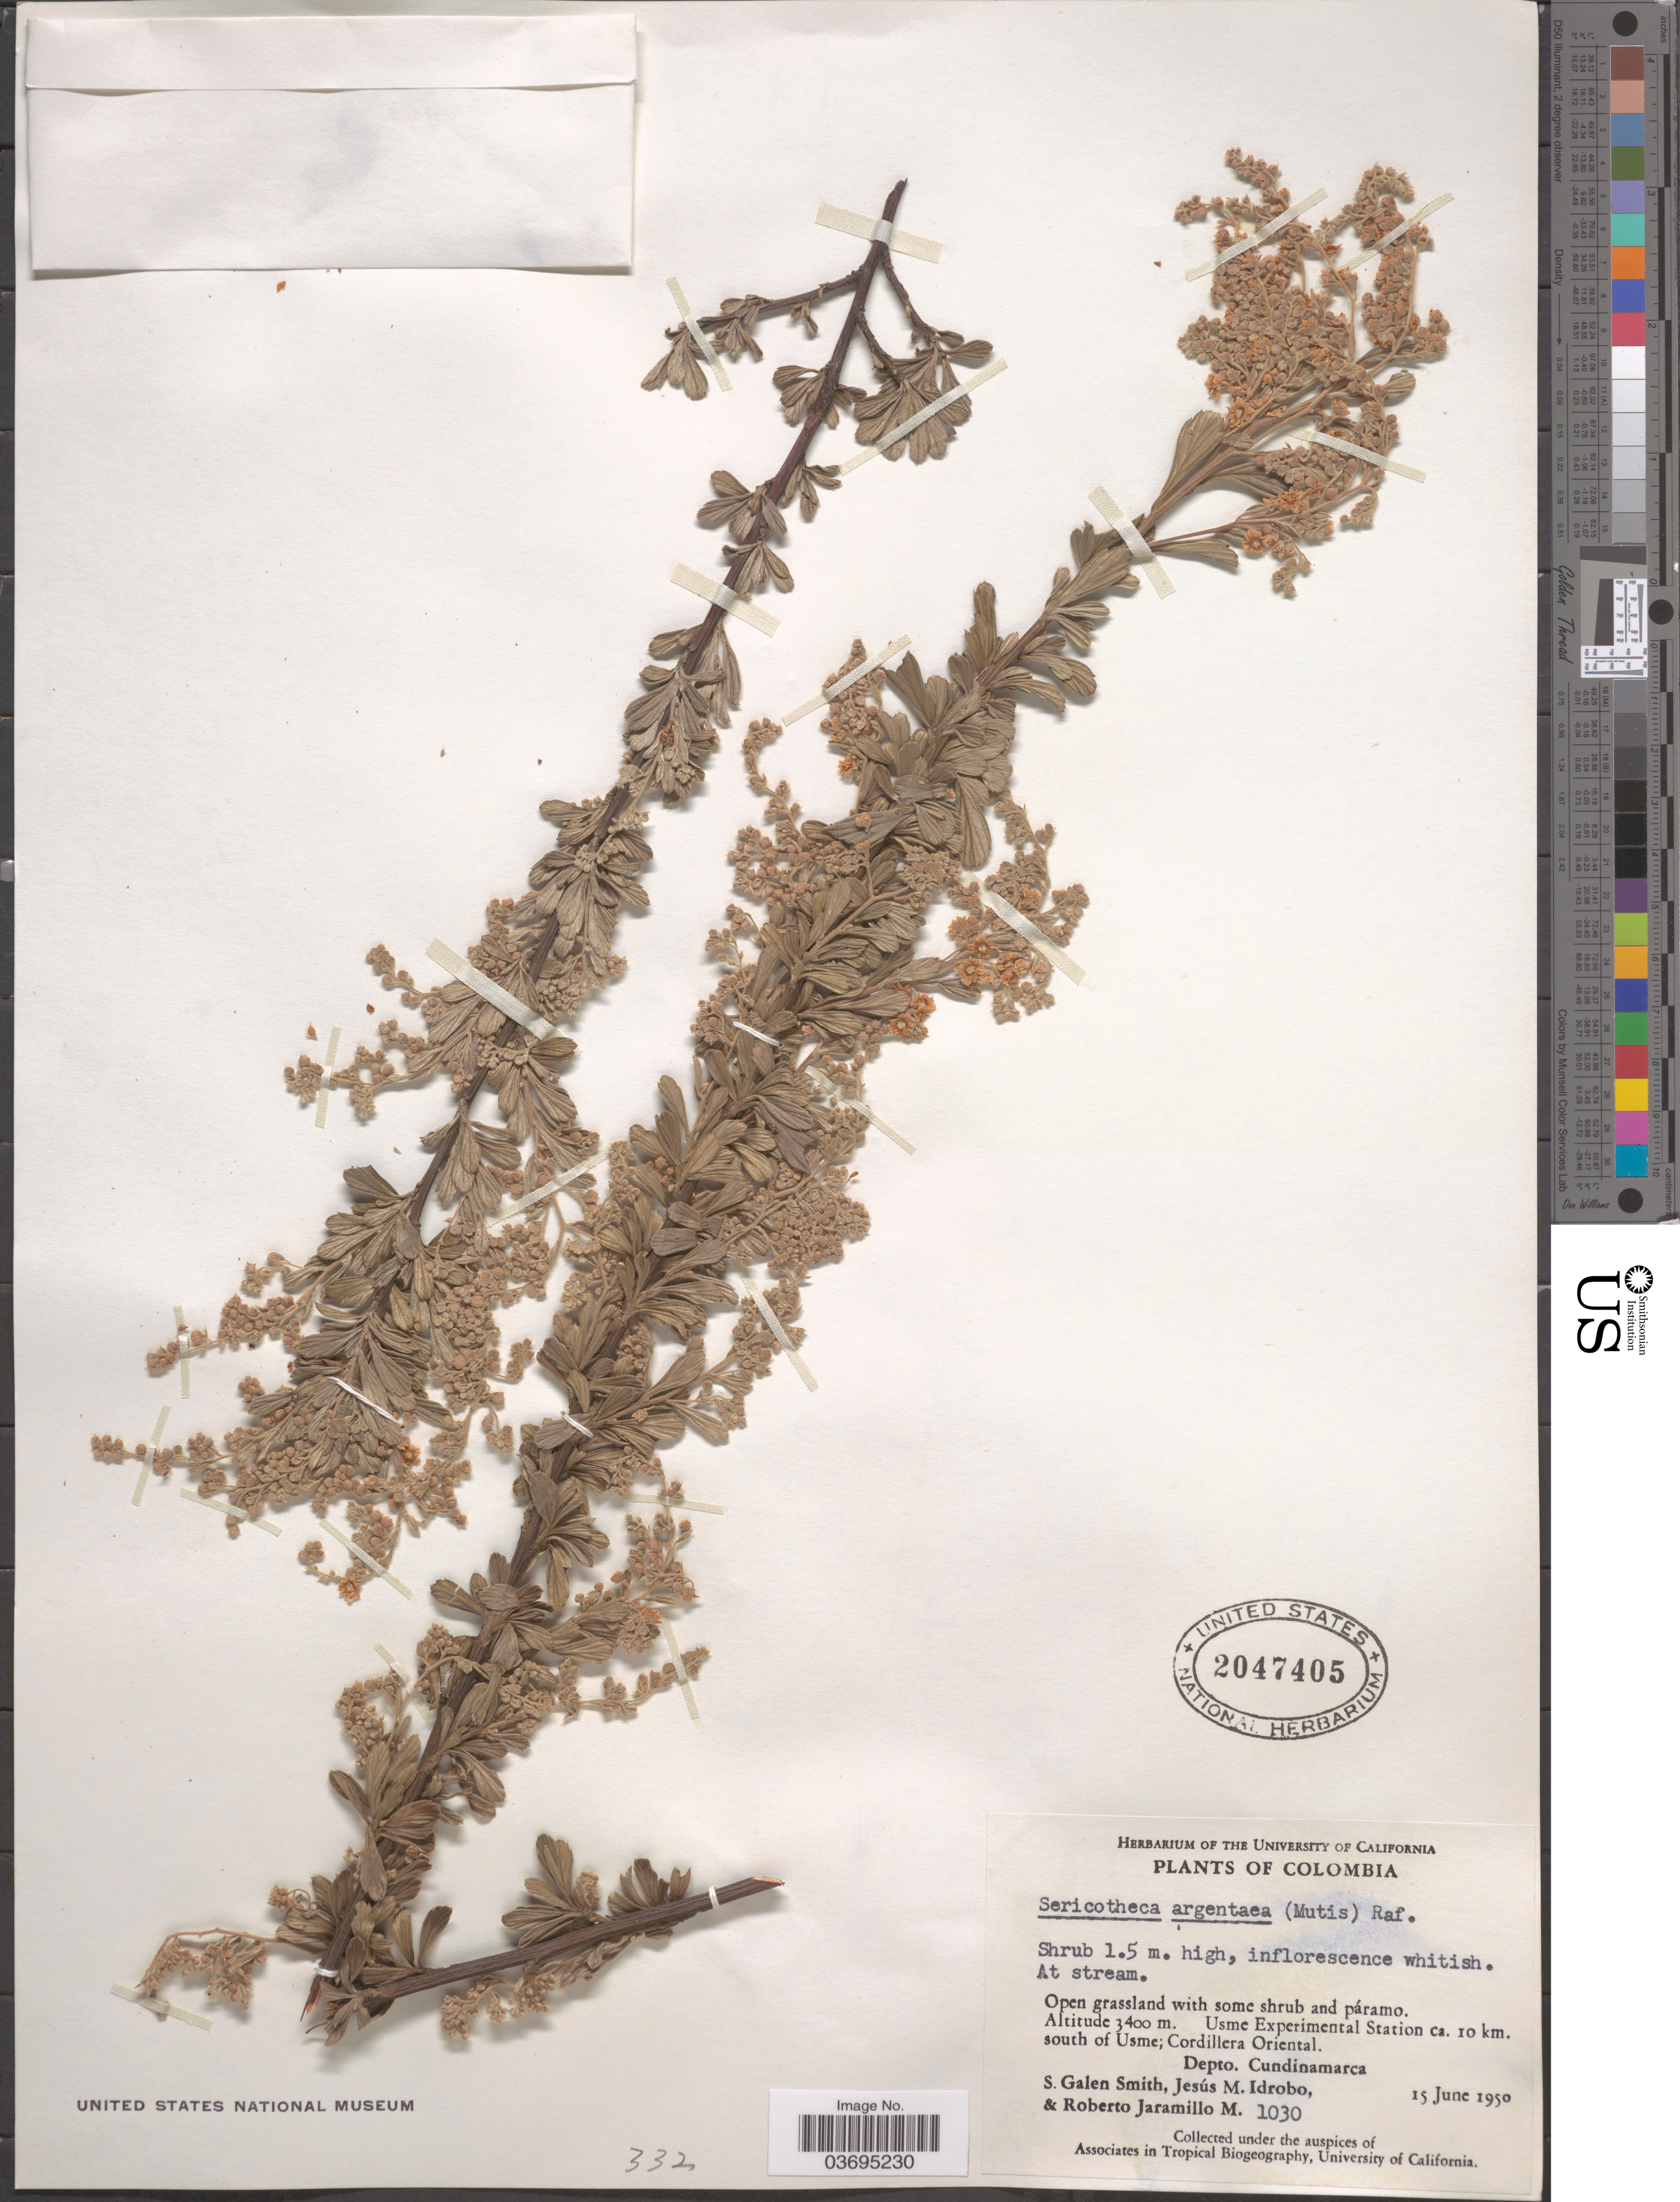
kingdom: Plantae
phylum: Tracheophyta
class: Magnoliopsida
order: Rosales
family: Rosaceae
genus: Holodiscus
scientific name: Holodiscus argenteus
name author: (L. f.) Maxim.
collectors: S. G. Smith, J. M. Idrobo & R. Jaramillo M.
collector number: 1030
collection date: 1950-06-15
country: Colombia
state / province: Cundinamarca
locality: Usme Experimental Station ca. 10 km. south of Usme; Cordillera Oriental. Depto. Cundinamarca.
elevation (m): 3400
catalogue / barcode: US 2047405